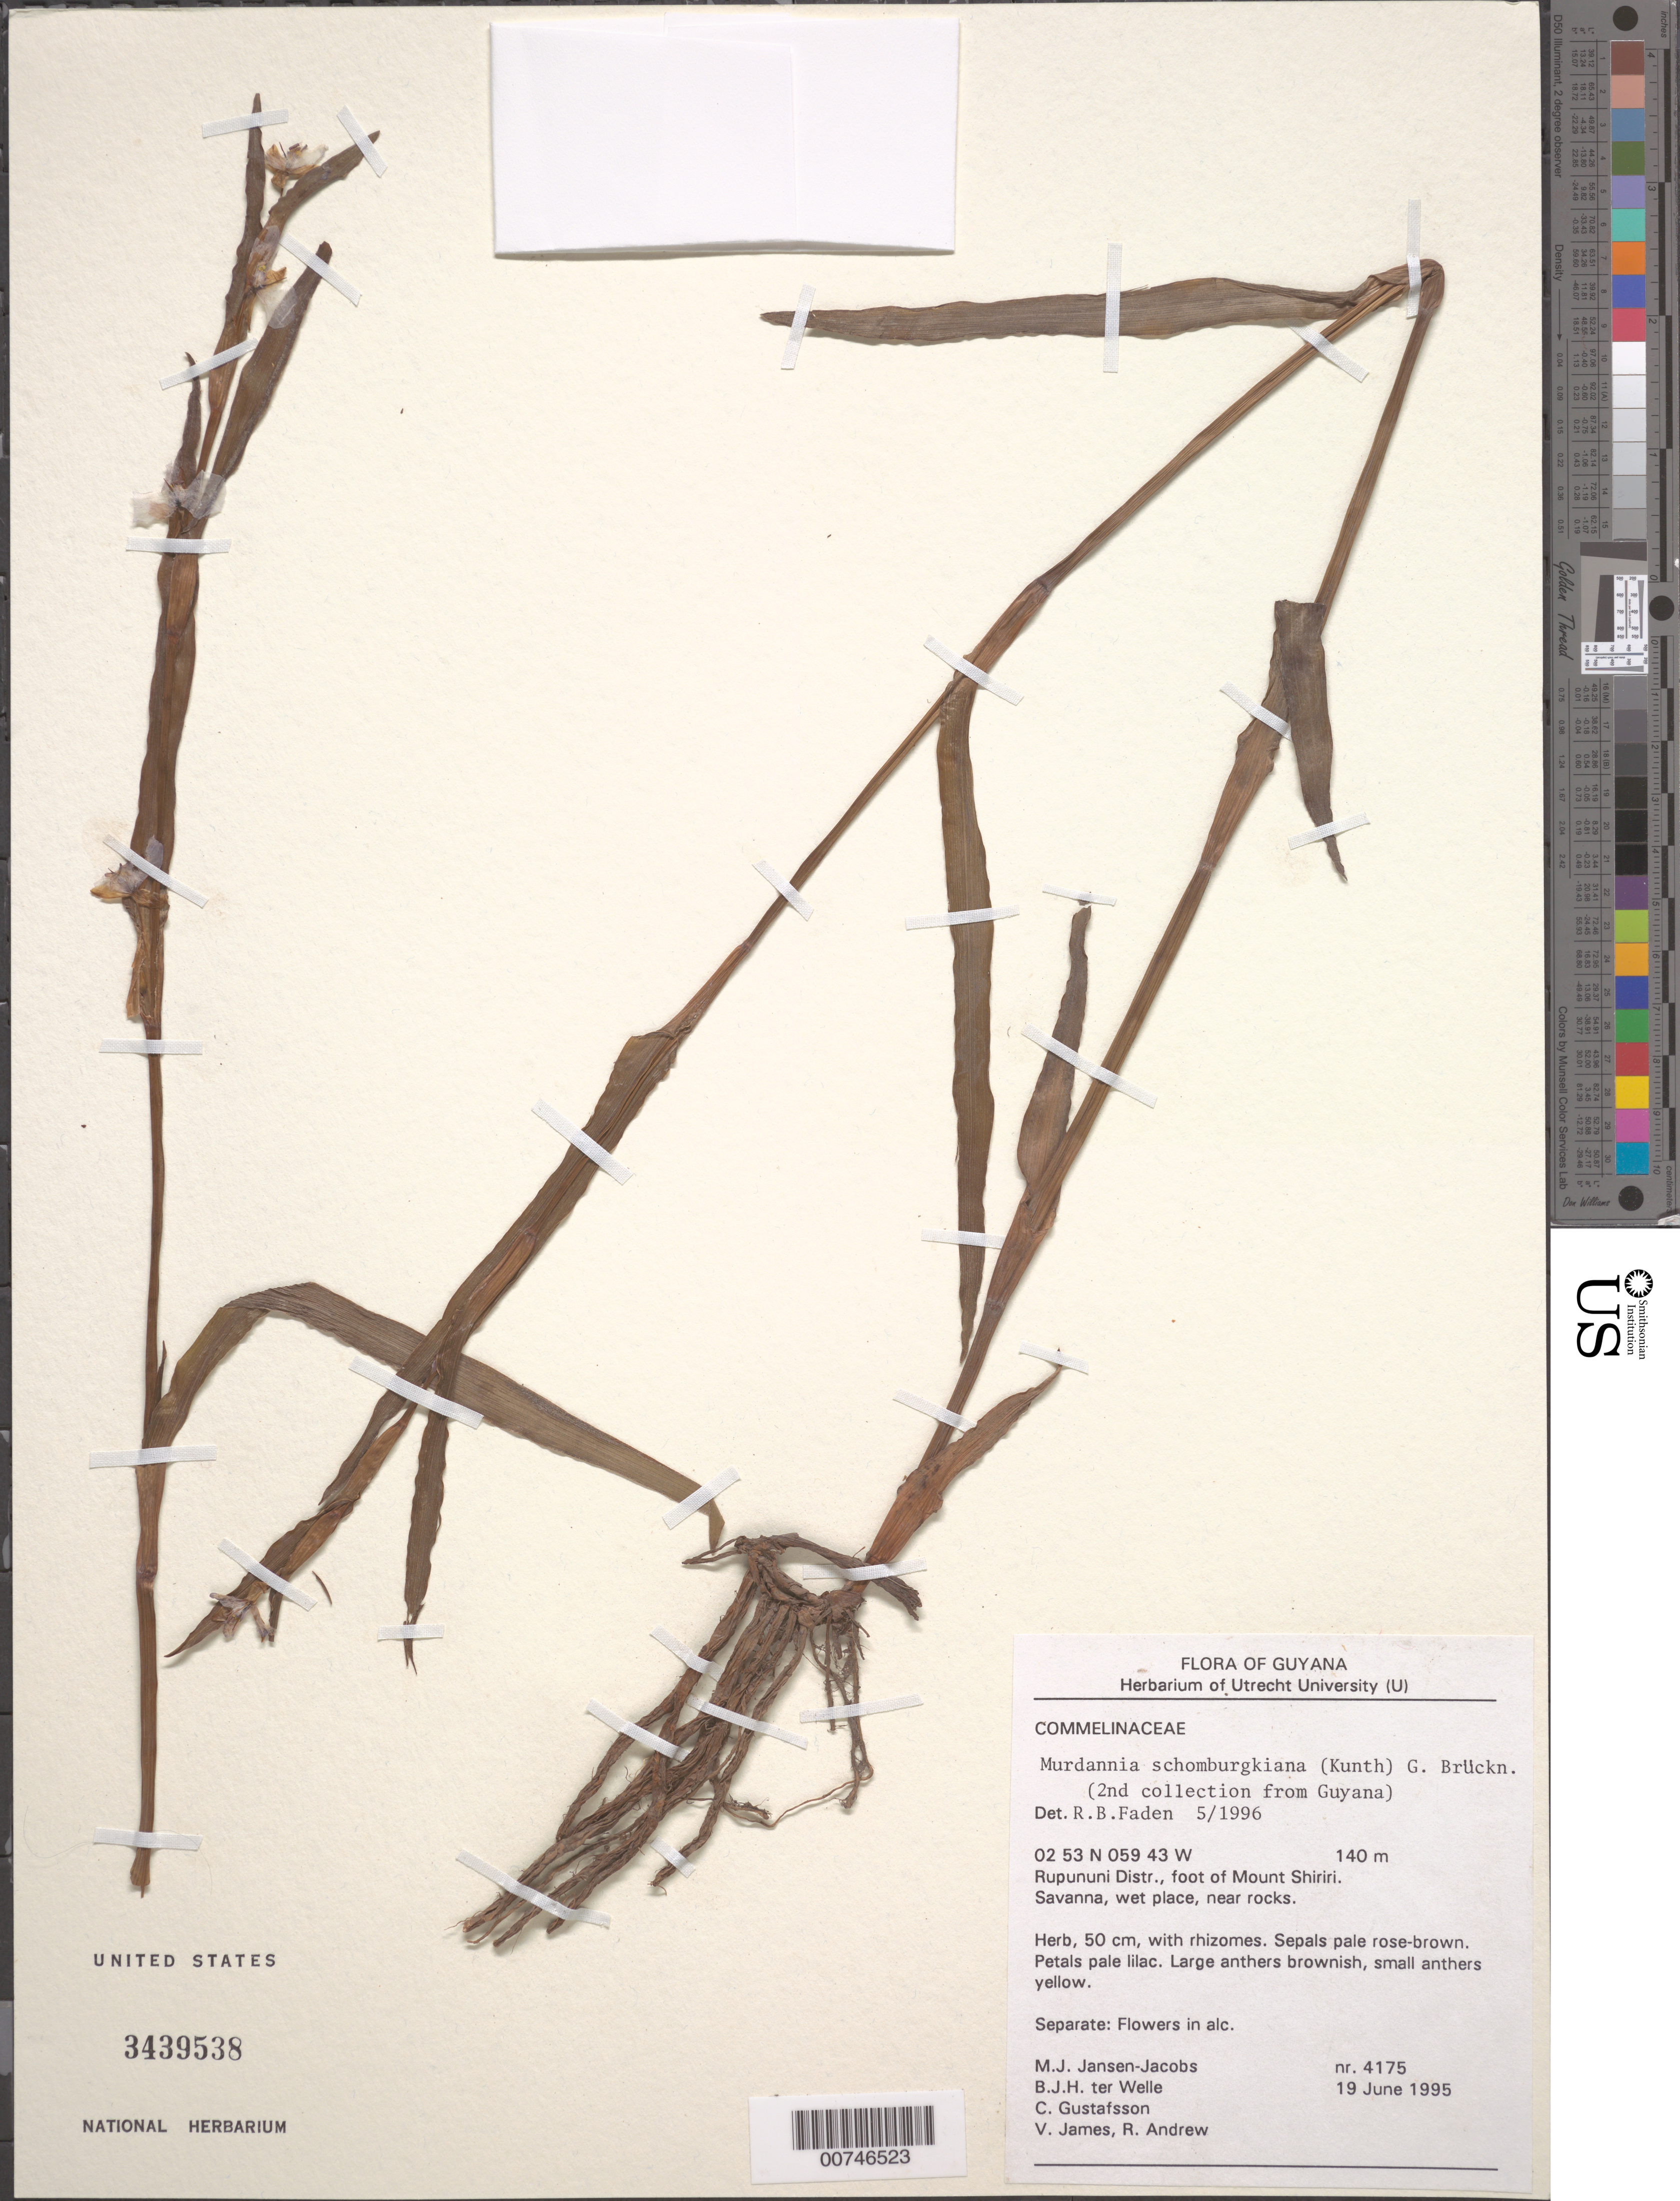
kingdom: Plantae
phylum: Tracheophyta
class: Liliopsida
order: Commelinales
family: Commelinaceae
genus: Murdannia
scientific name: Murdannia schomburgkiana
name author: (Kunth) G. Brückn.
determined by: Faden, Robert B., (US), Smithsonian Institution - National Museum of Natural History (UNITED STATES)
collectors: M. J. Jansen-Jacobs, B. Welle, C. G. Gustafsson, M. James & R. Andrew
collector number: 4175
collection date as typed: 19-Jun-95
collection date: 1995-06-19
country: Guyana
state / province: U. Takutu-U. Essequibo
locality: Mount Shiriri, at foot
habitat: Savanna, wet place, near rocks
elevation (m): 140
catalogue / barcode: US 3439538